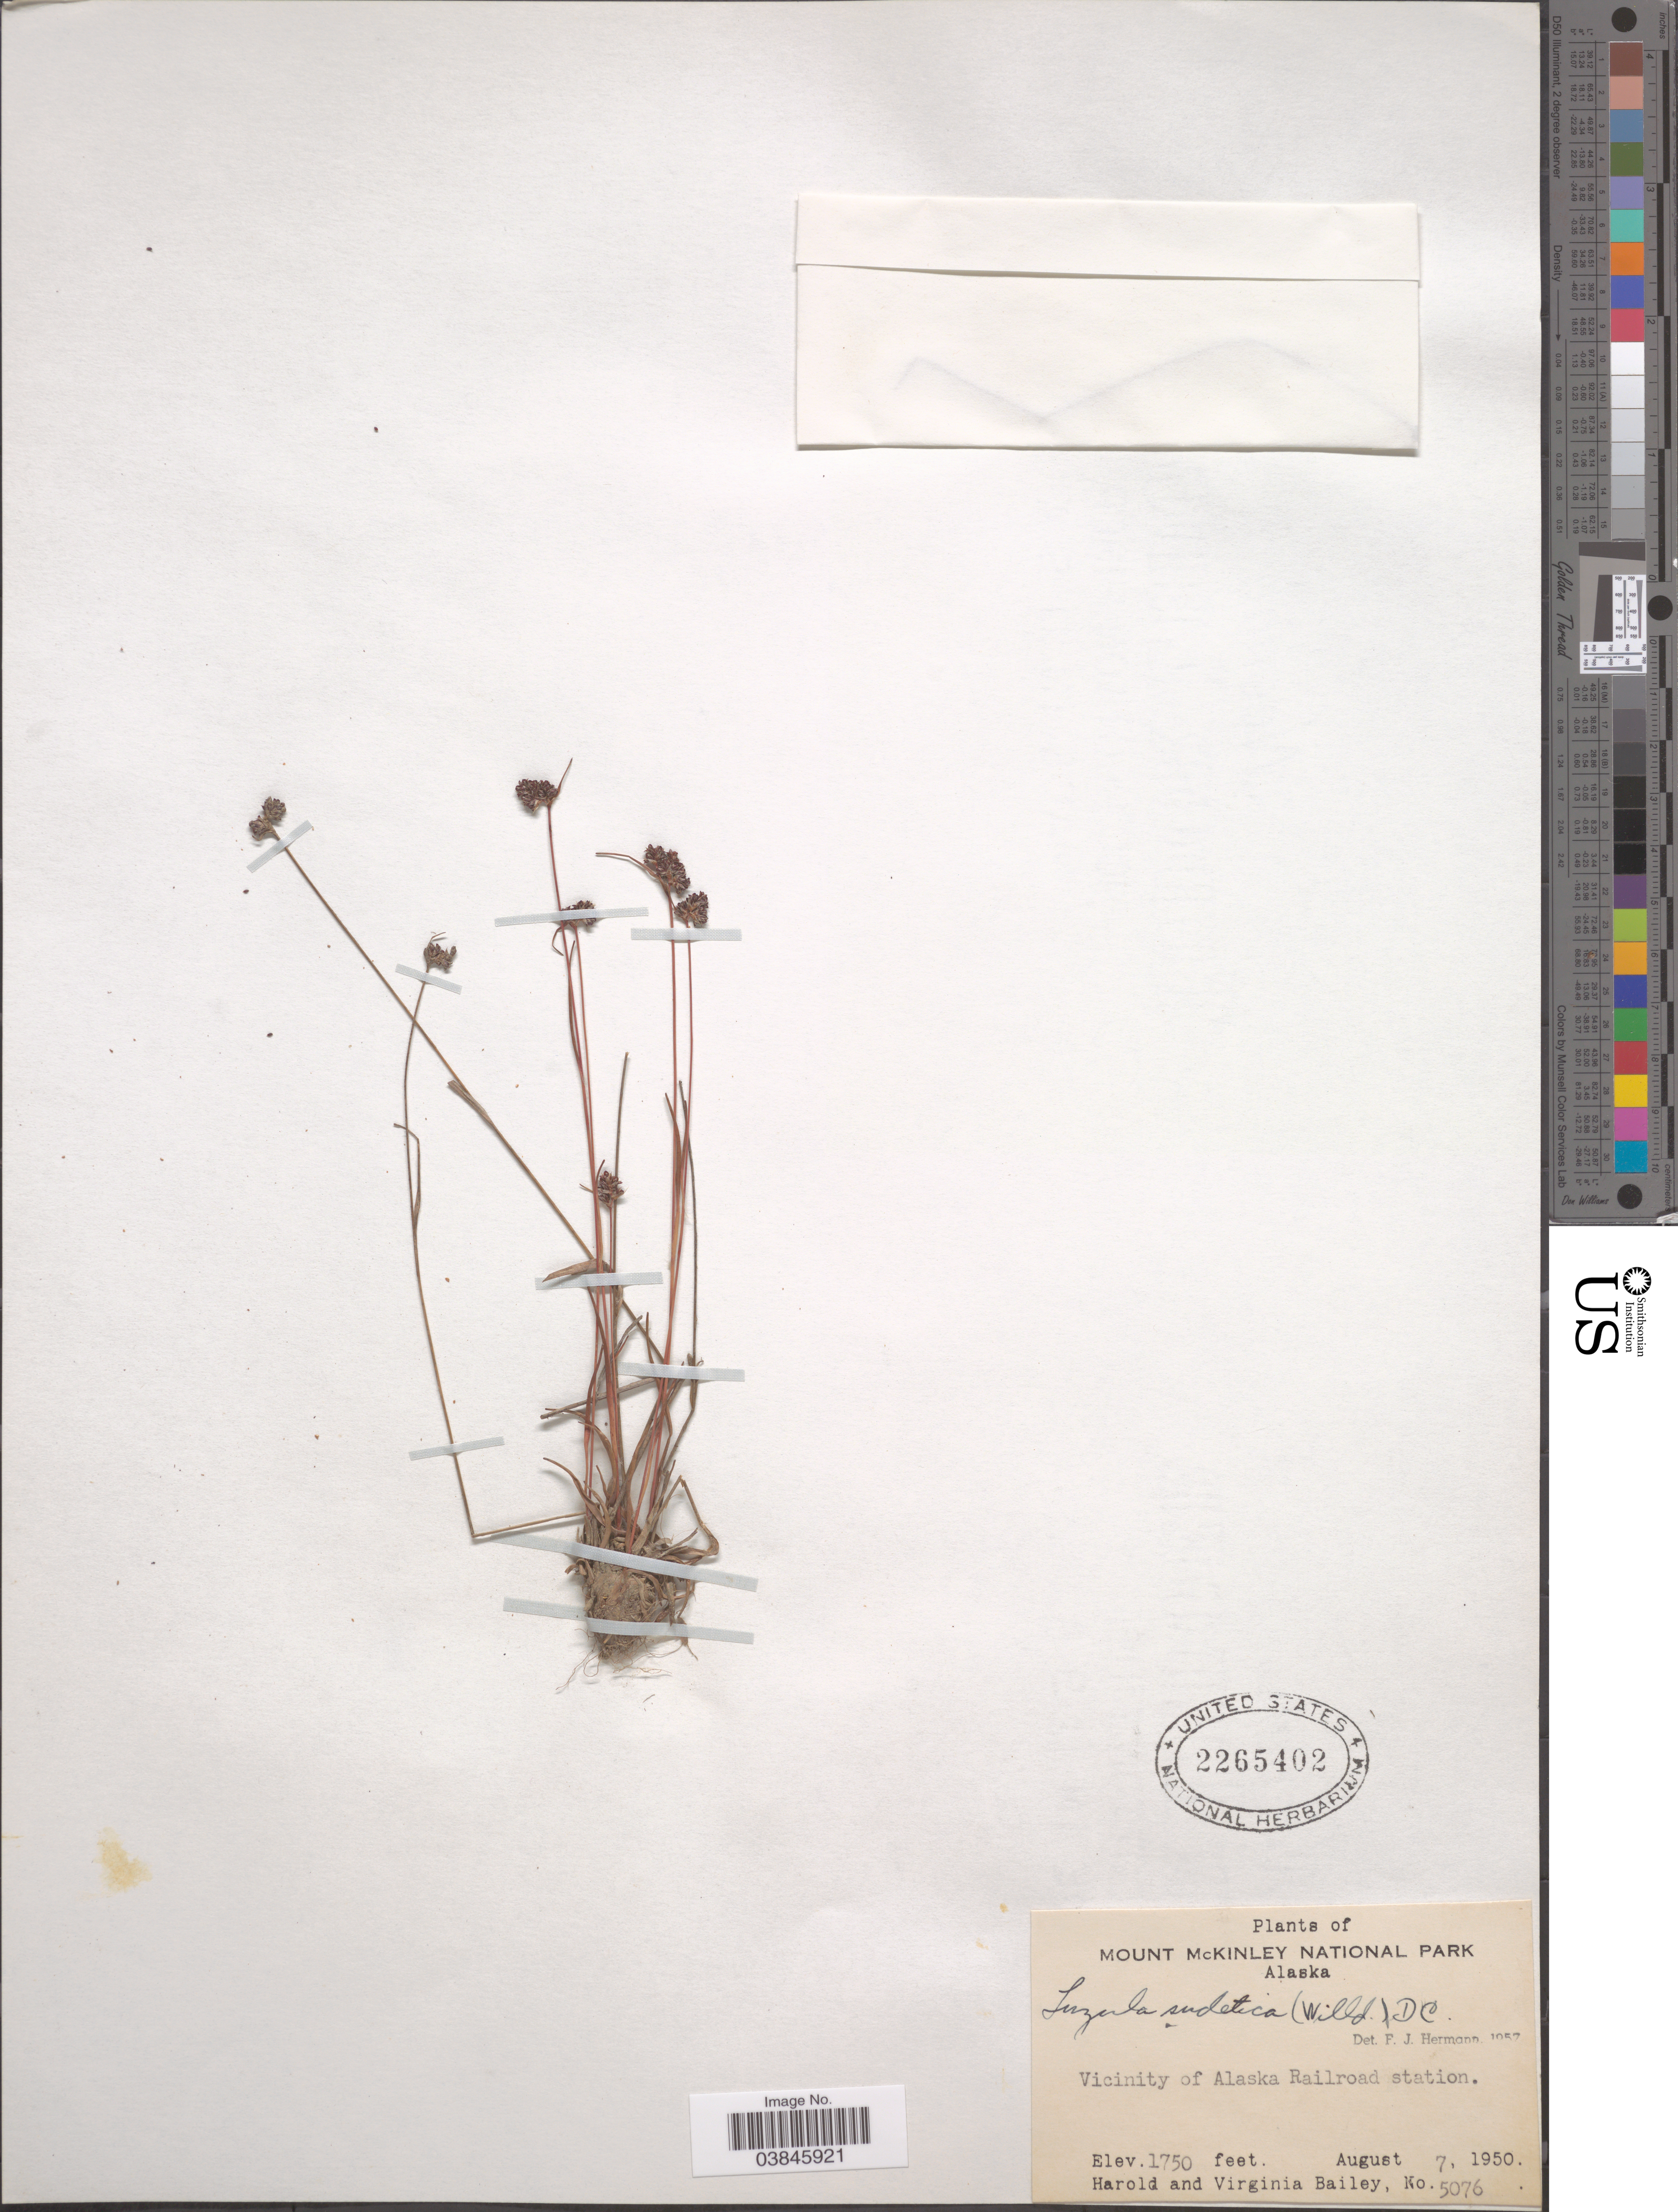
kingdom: Plantae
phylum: Tracheophyta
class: Liliopsida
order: Poales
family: Juncaceae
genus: Luzula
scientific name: Luzula multiflora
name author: (Ehrh.) Lej.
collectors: H. Bailey & V. L. Bailey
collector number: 5076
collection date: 1950-08-07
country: United States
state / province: Alaska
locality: Mount McKinley National Park. Vicinity of Alaska railroad station.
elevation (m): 533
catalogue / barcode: US 2265402